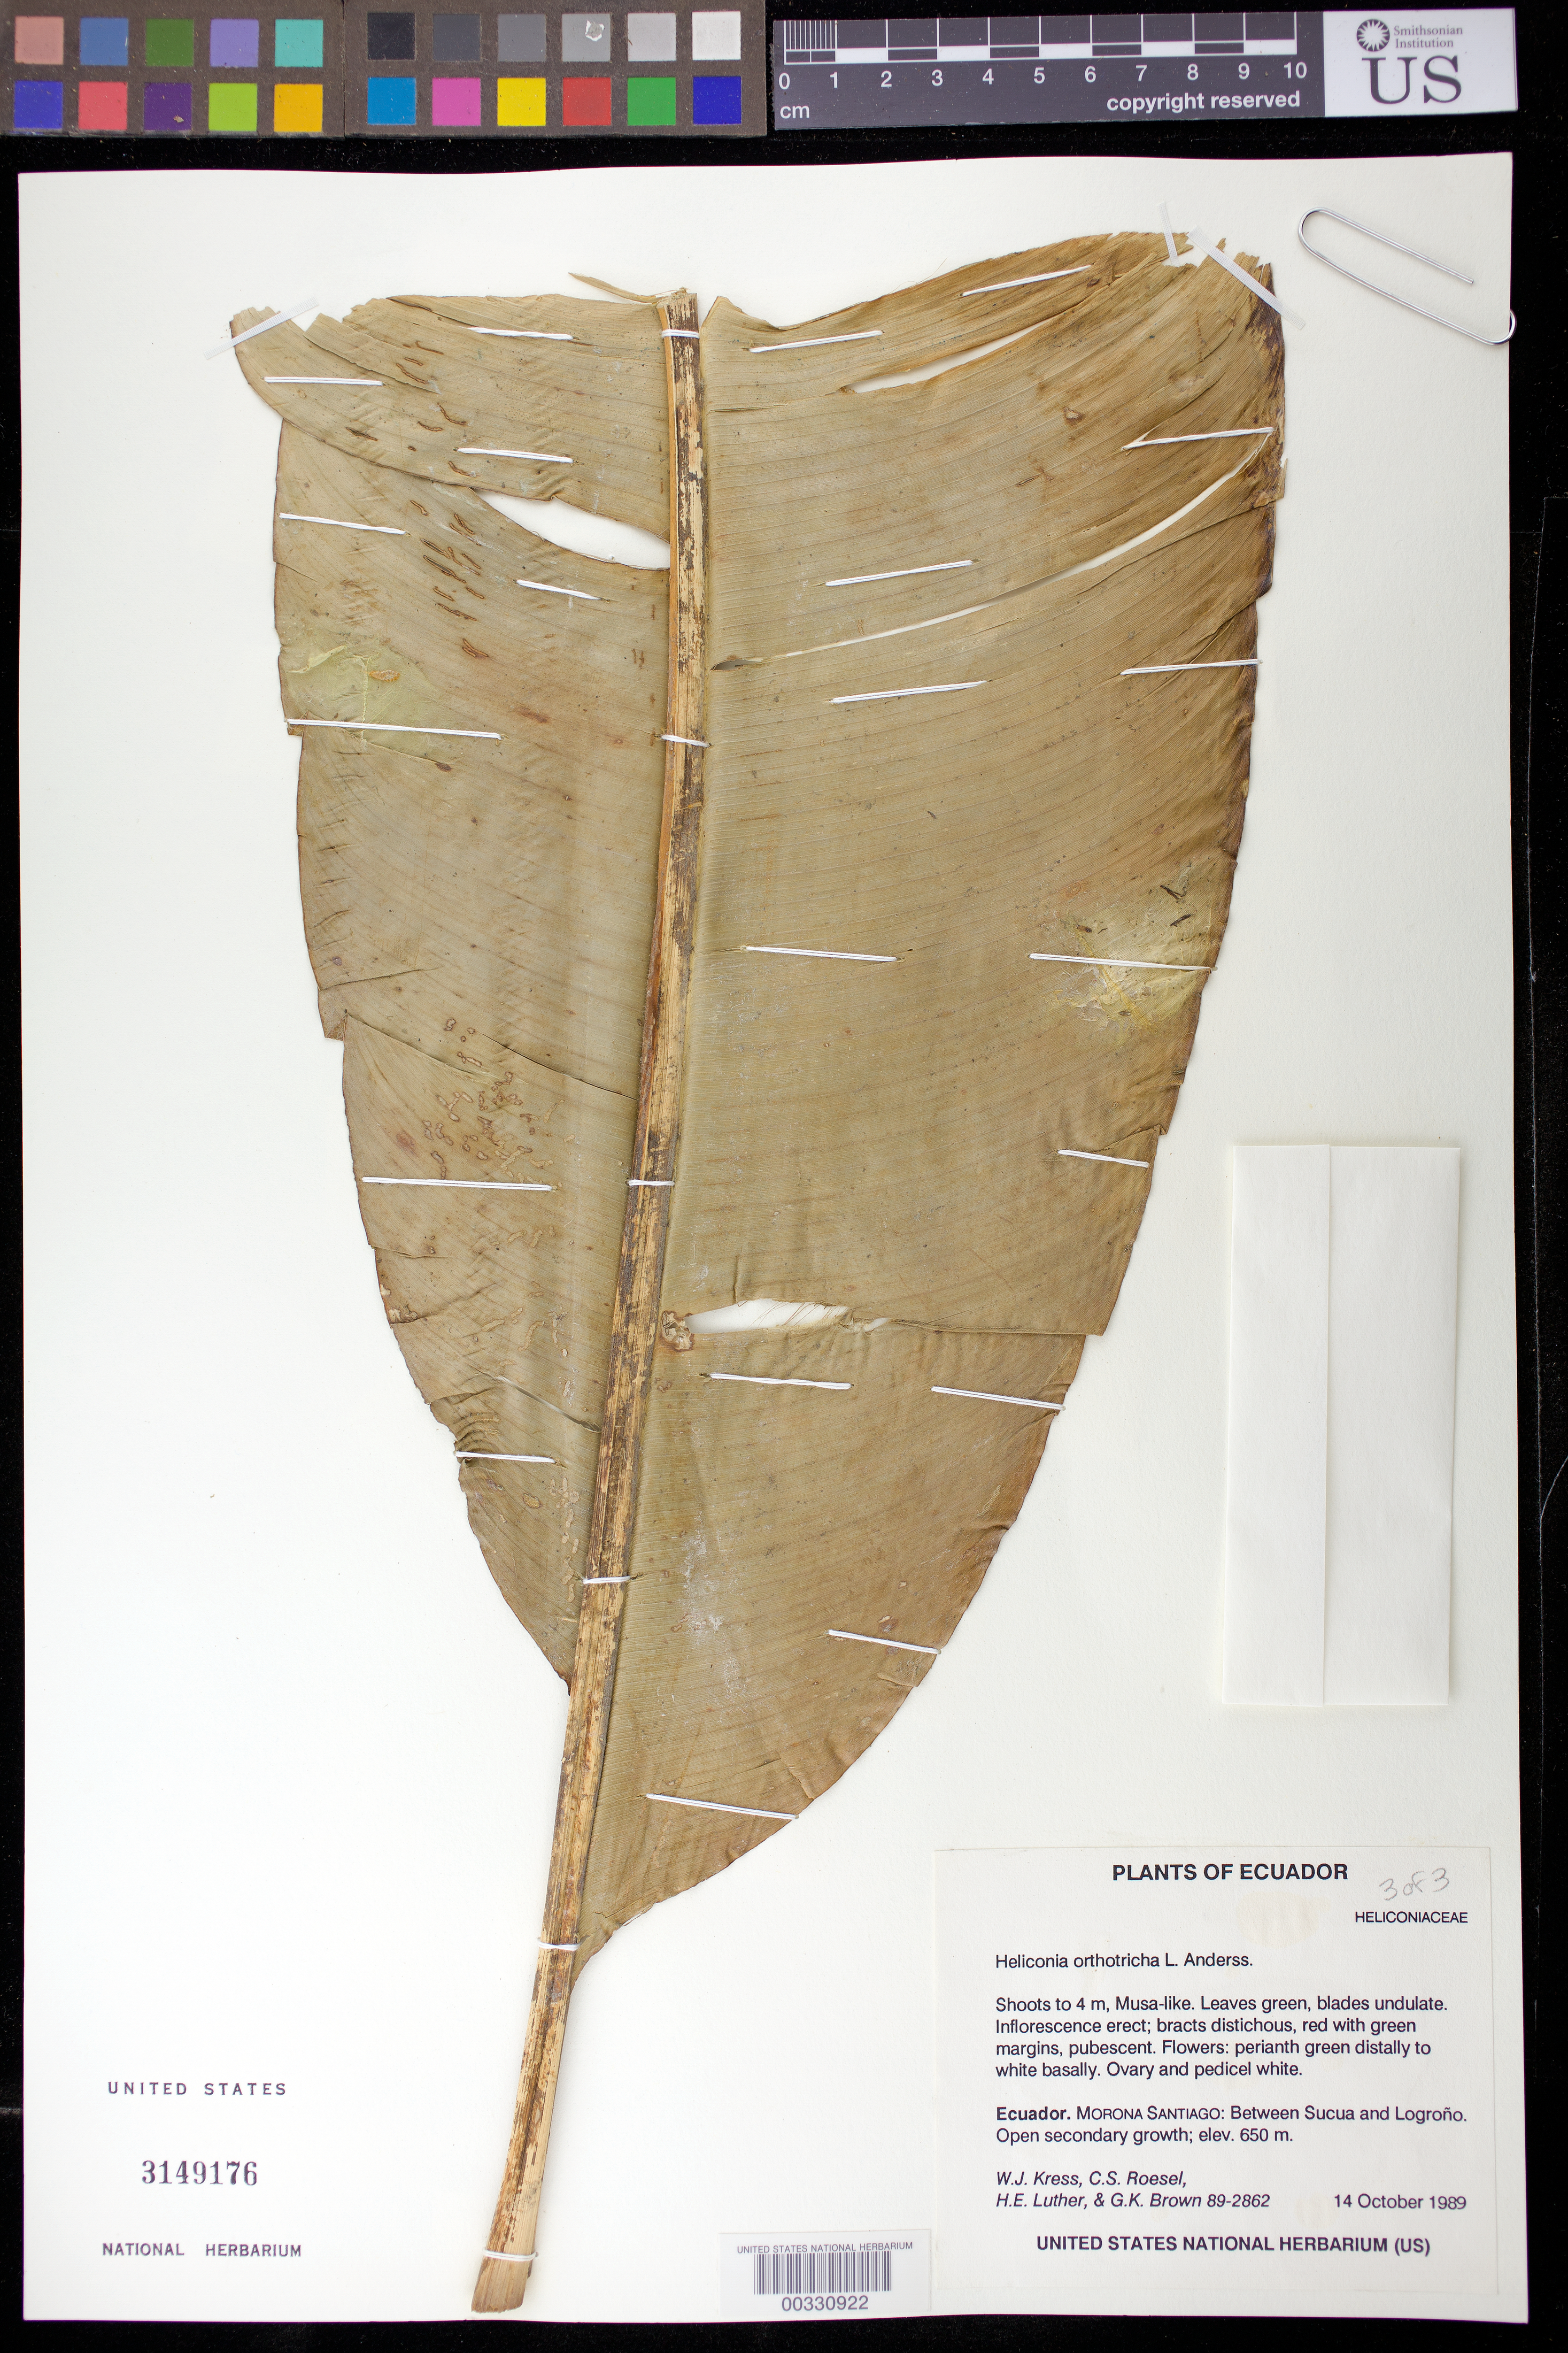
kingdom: Plantae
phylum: Tracheophyta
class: Liliopsida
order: Zingiberales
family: Heliconiaceae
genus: Heliconia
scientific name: Heliconia orthotricha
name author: L. Andersson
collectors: W. J. Kress, C. S. Roesel, Harry E. Luther & G. K. Brown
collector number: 89-2862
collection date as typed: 14 Oct 1989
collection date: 1989-10-14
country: Ecuador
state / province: Morona-Santiago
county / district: Sucúa / Logroño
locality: Between sucua and logrono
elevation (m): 650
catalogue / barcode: US 3149176